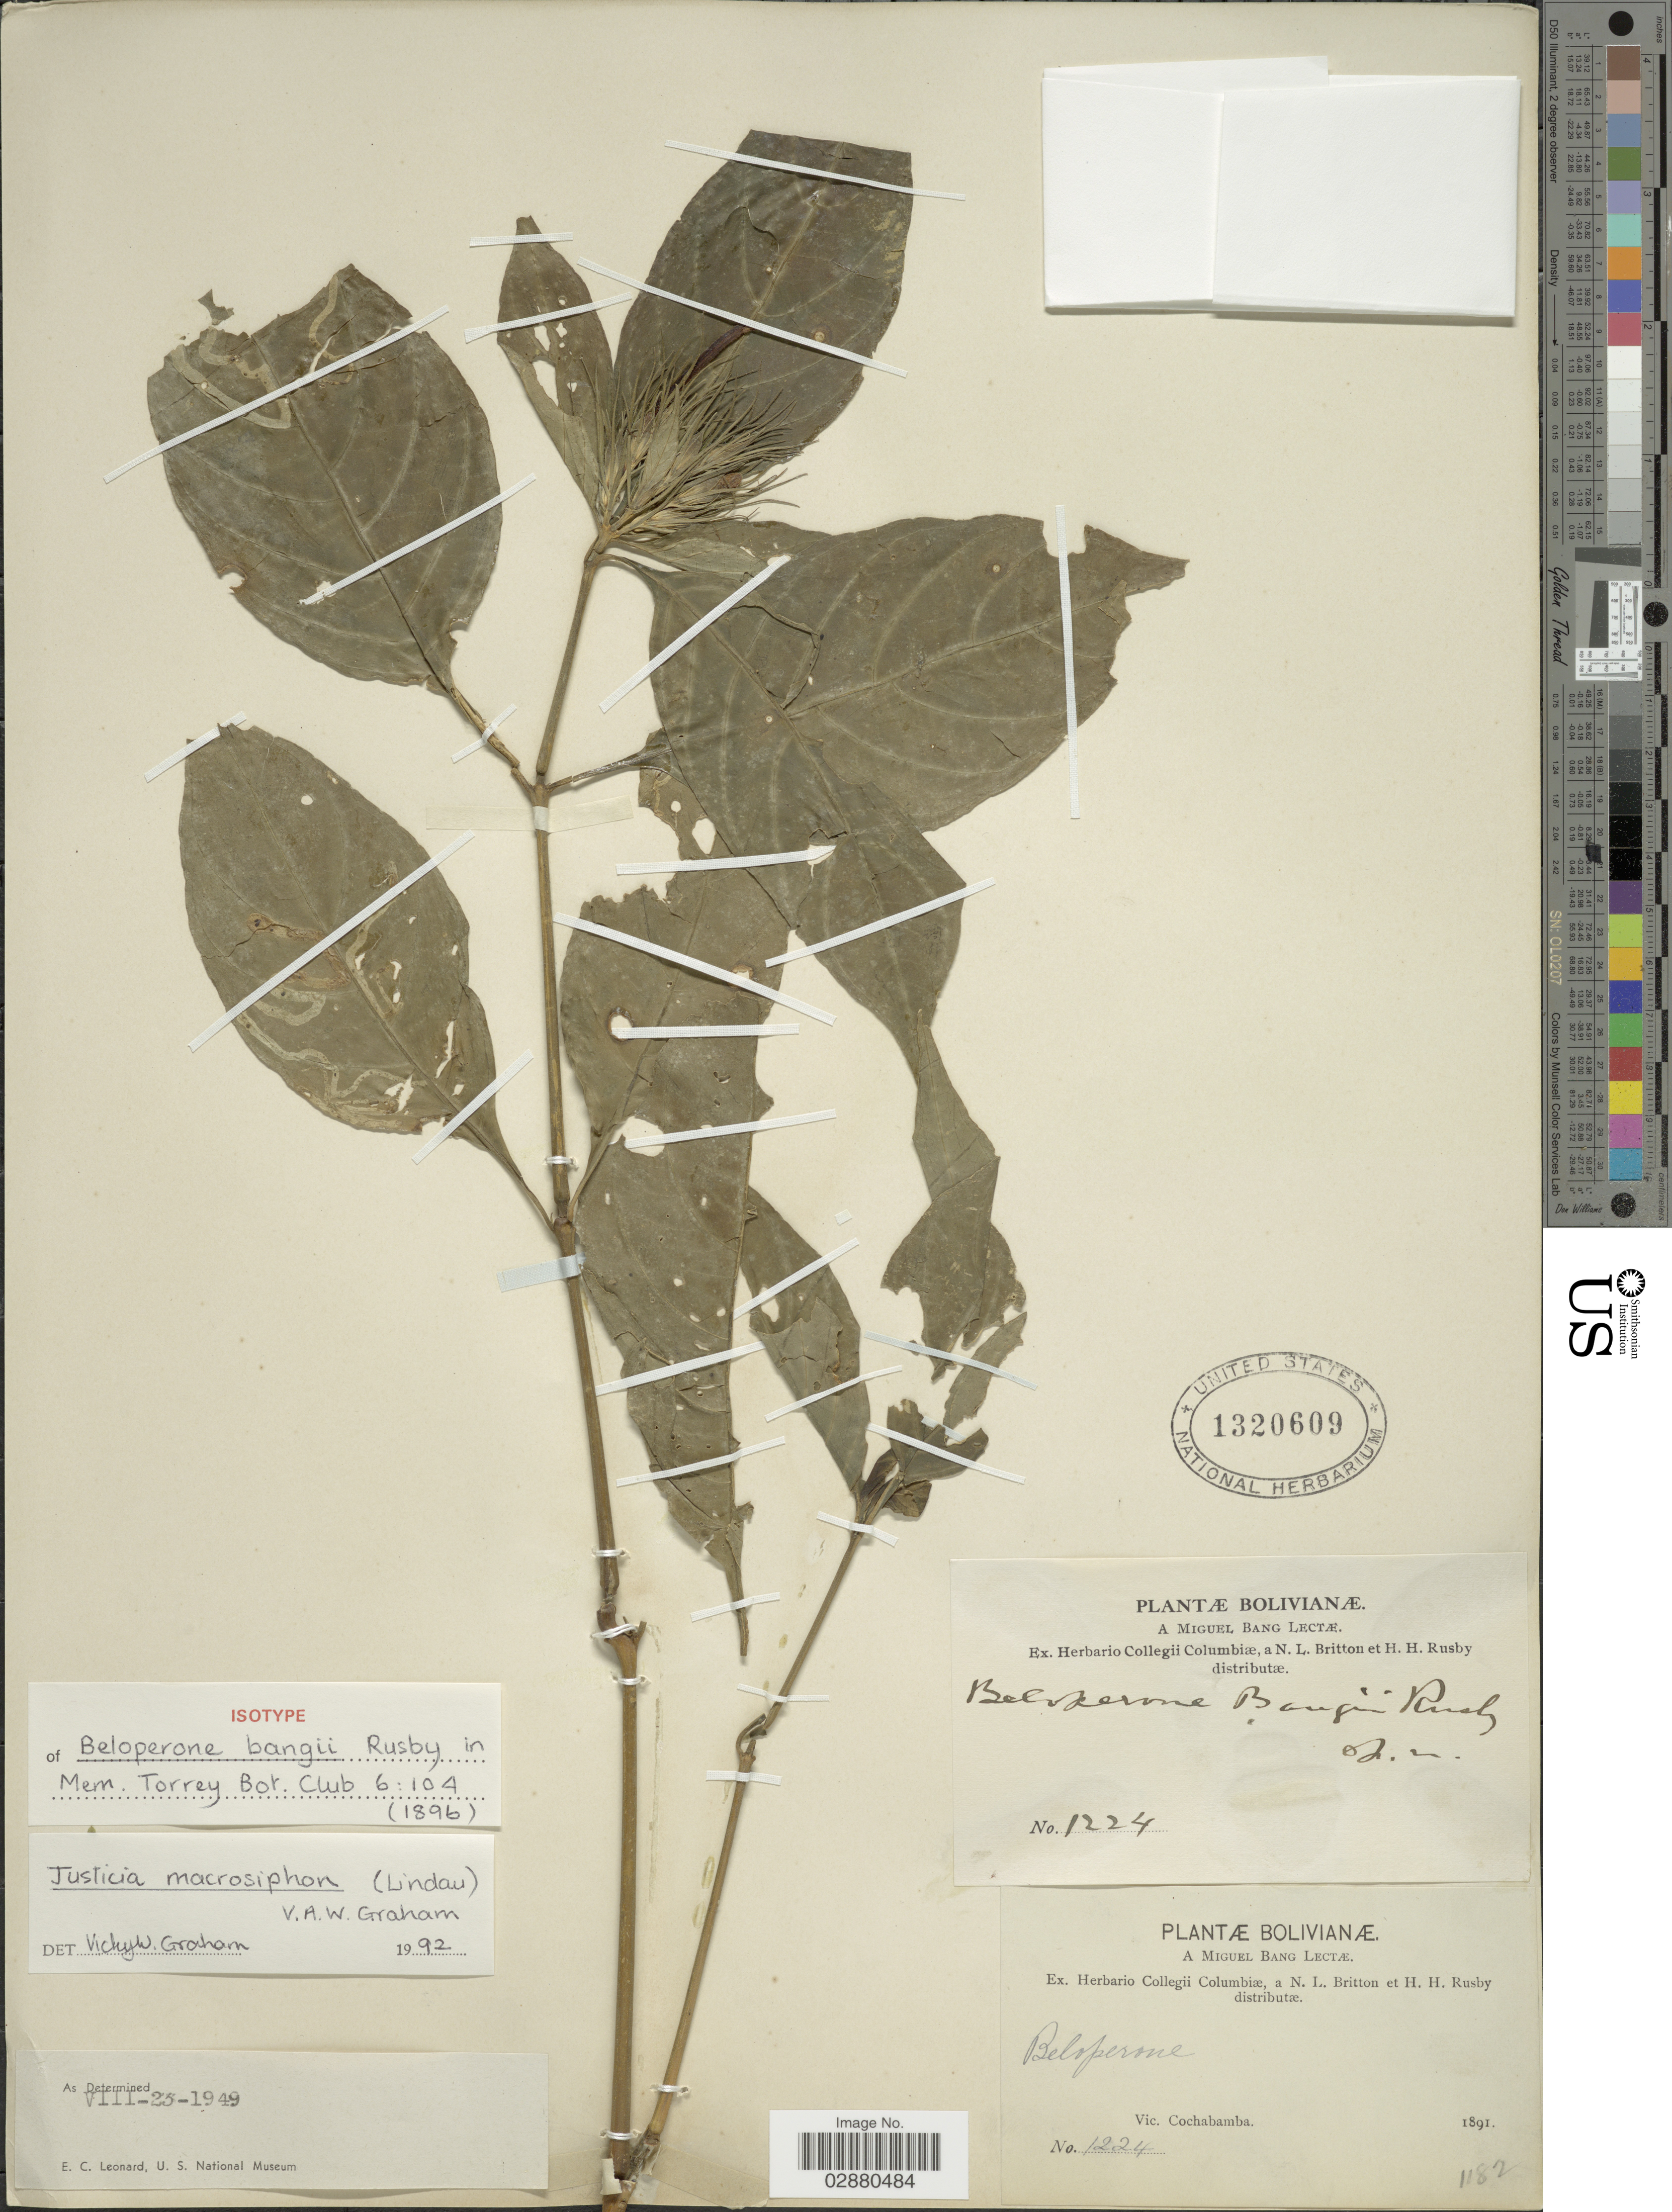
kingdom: Plantae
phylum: Tracheophyta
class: Magnoliopsida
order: Lamiales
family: Acanthaceae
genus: Justicia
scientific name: Justicia riedeliana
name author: (Nees) V.A.W. Graham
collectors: M. Bang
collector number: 1224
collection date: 1891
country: Bolivia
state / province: Cochabamba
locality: Vic. Cochabamba.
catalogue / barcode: US 1320609